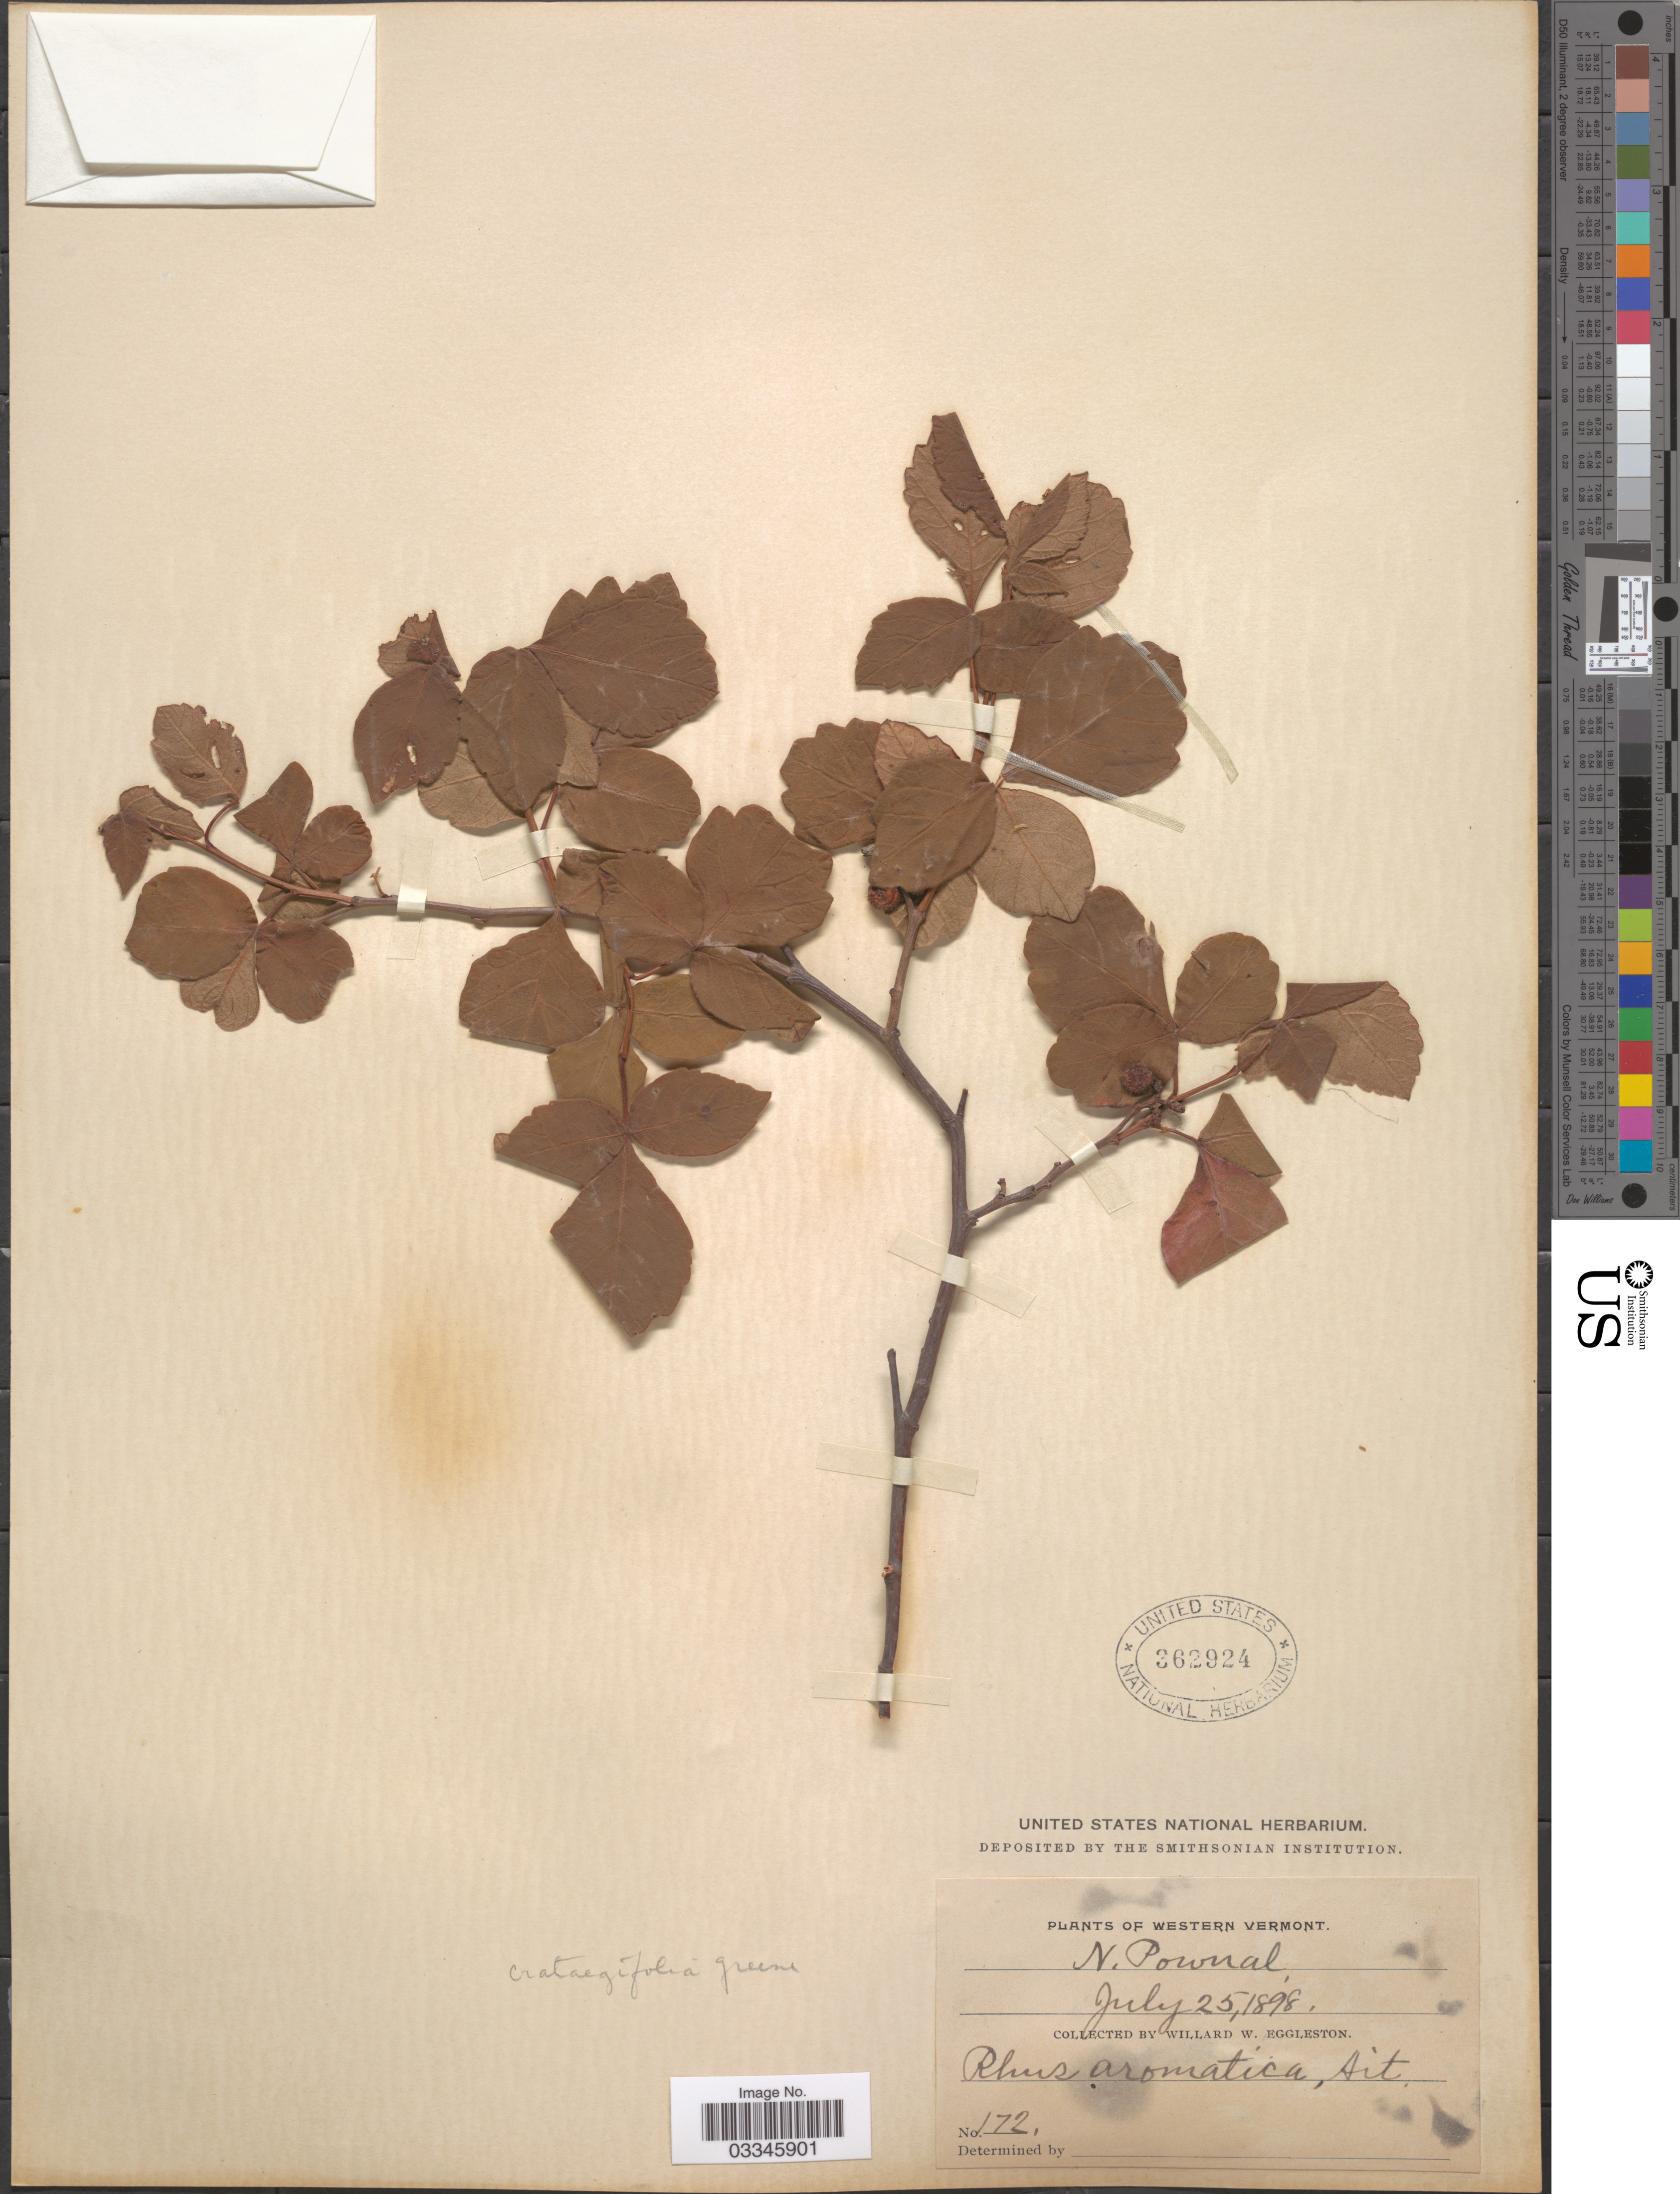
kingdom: Plantae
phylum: Tracheophyta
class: Magnoliopsida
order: Sapindales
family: Anacardiaceae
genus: Rhus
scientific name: Rhus crenata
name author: Thunb.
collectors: W. W. Eggleston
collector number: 172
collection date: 1898-07-25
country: United States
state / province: Vermont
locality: Western Vermont. N. Pownal.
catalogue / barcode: US 362924